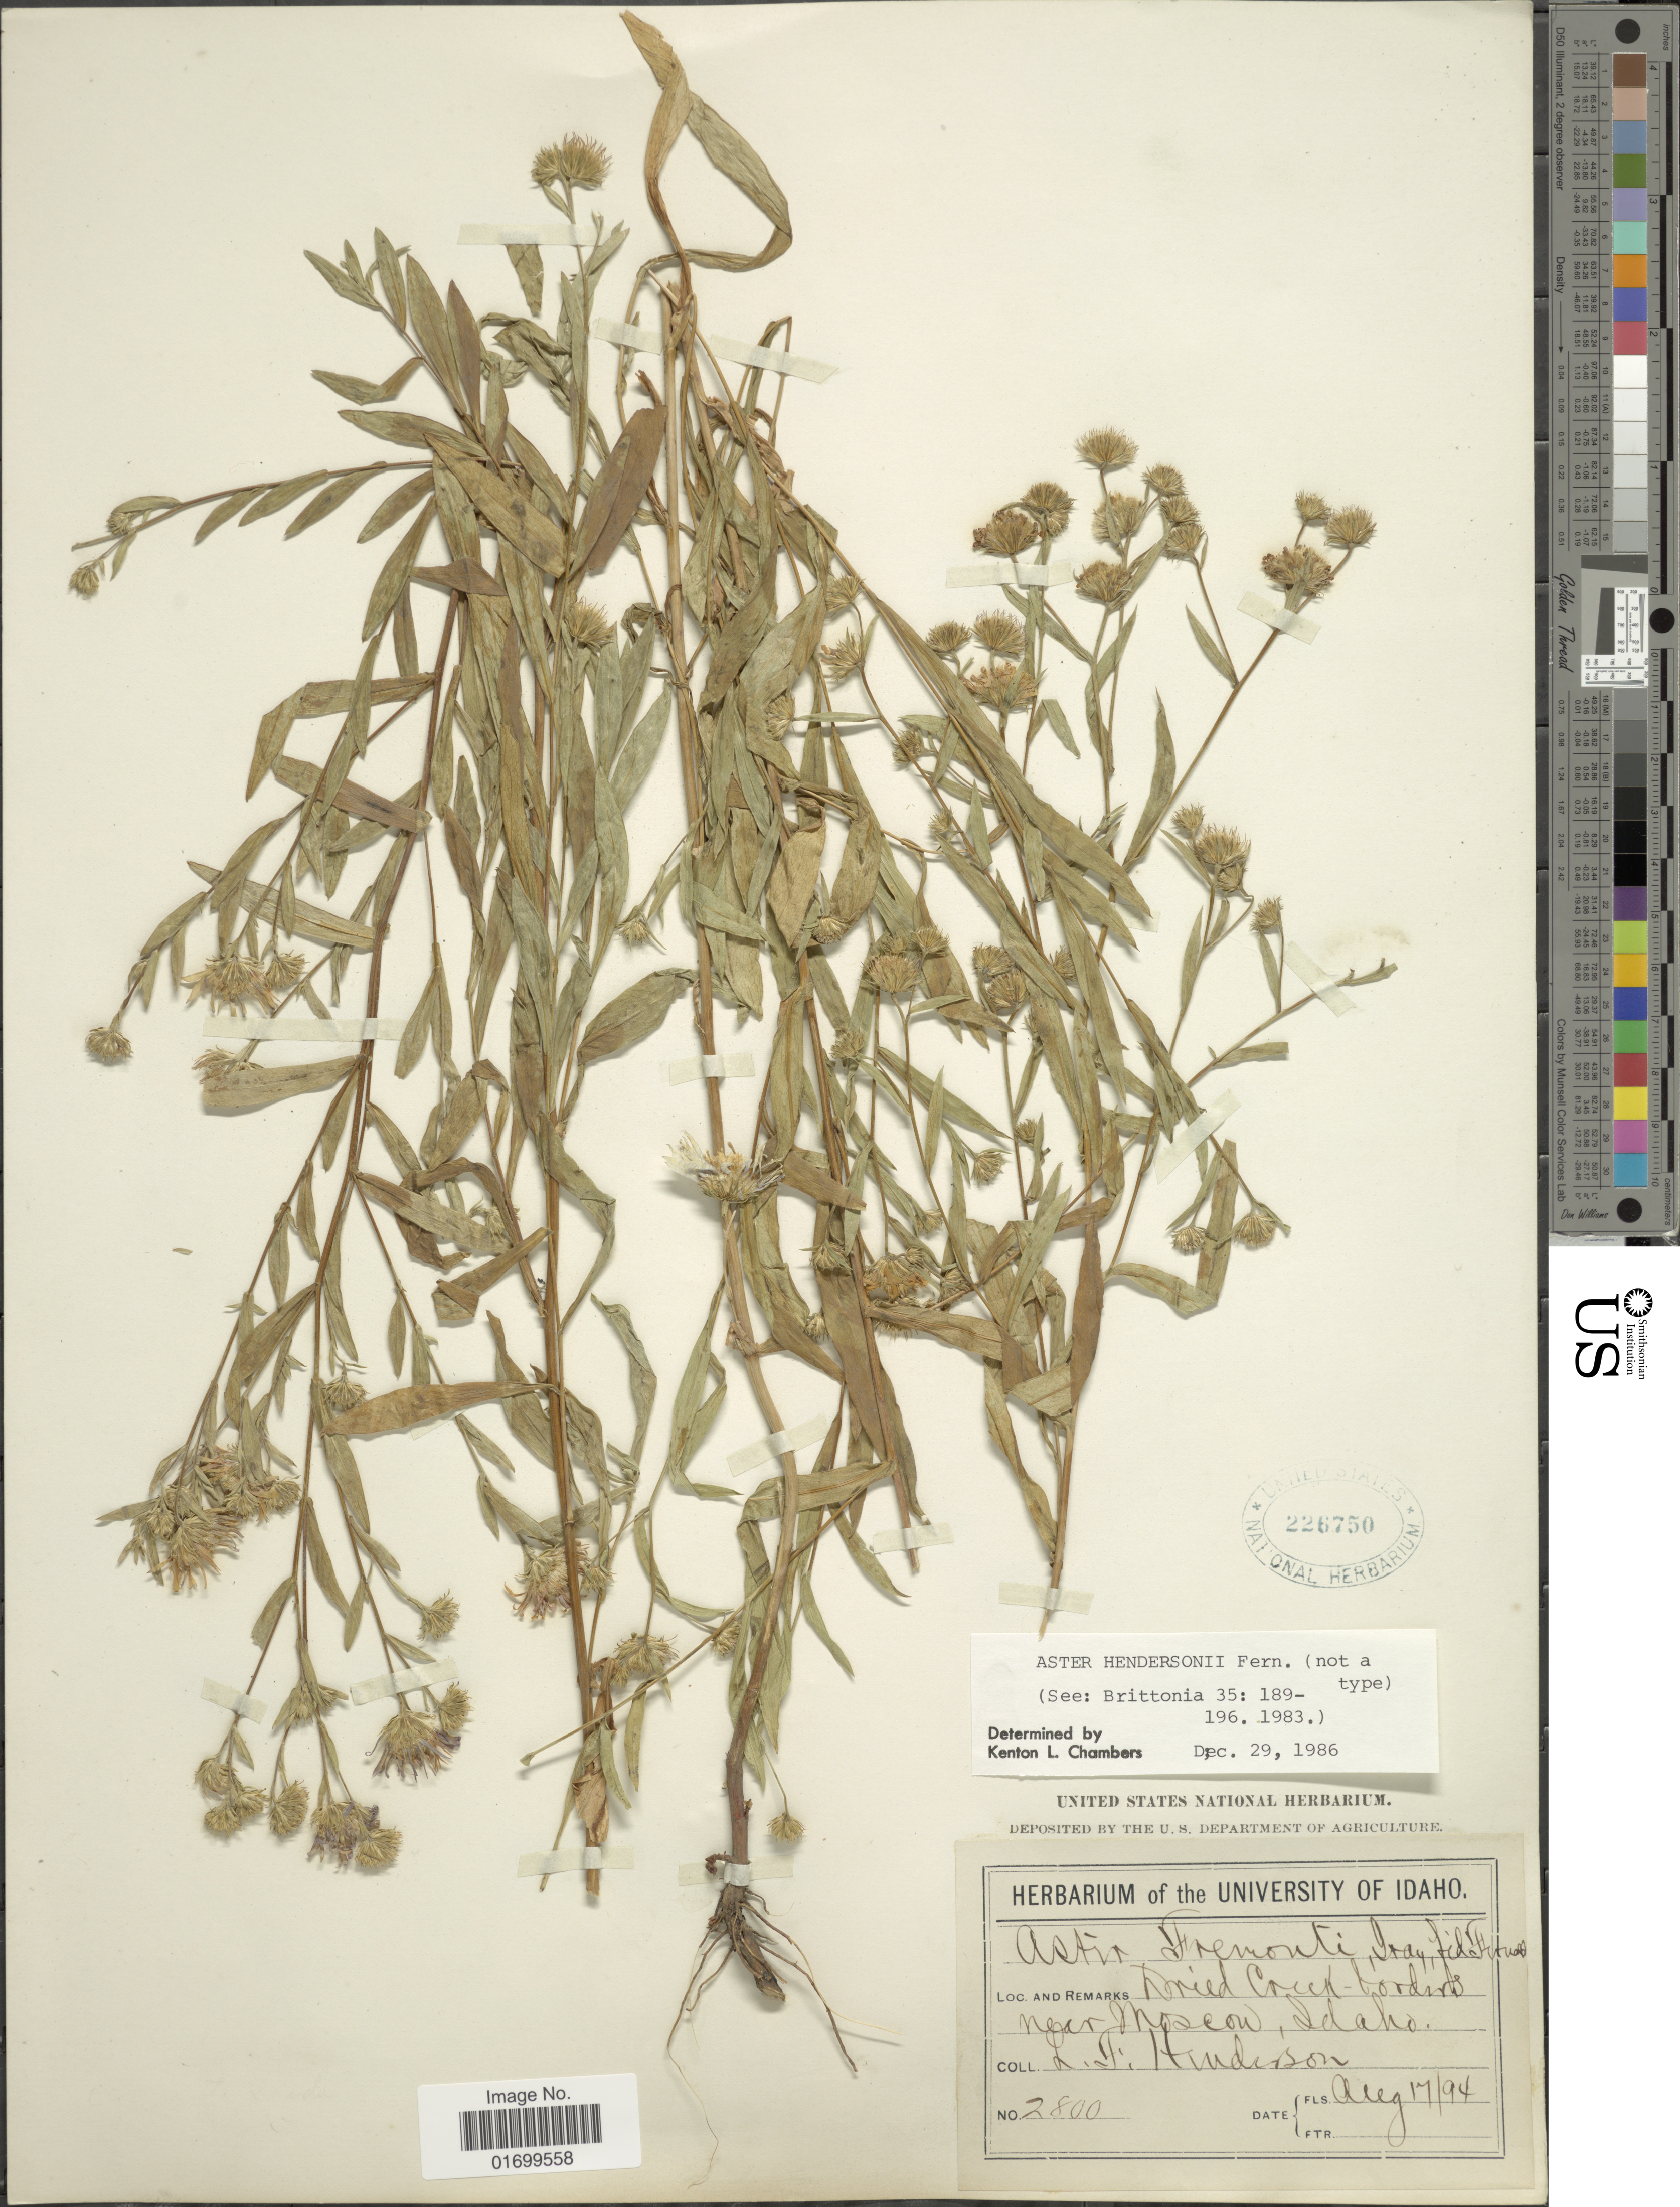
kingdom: Plantae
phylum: Tracheophyta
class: Magnoliopsida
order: Asterales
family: Asteraceae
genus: Symphyotrichum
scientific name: Symphyotrichum hendersonii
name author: (Fernald) G.L. Nesom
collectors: L. Henderson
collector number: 2800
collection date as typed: Transcribed d/m/y: 17/8/94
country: United States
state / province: Idaho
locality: Dried creek-borders near Moscow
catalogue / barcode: US 226750